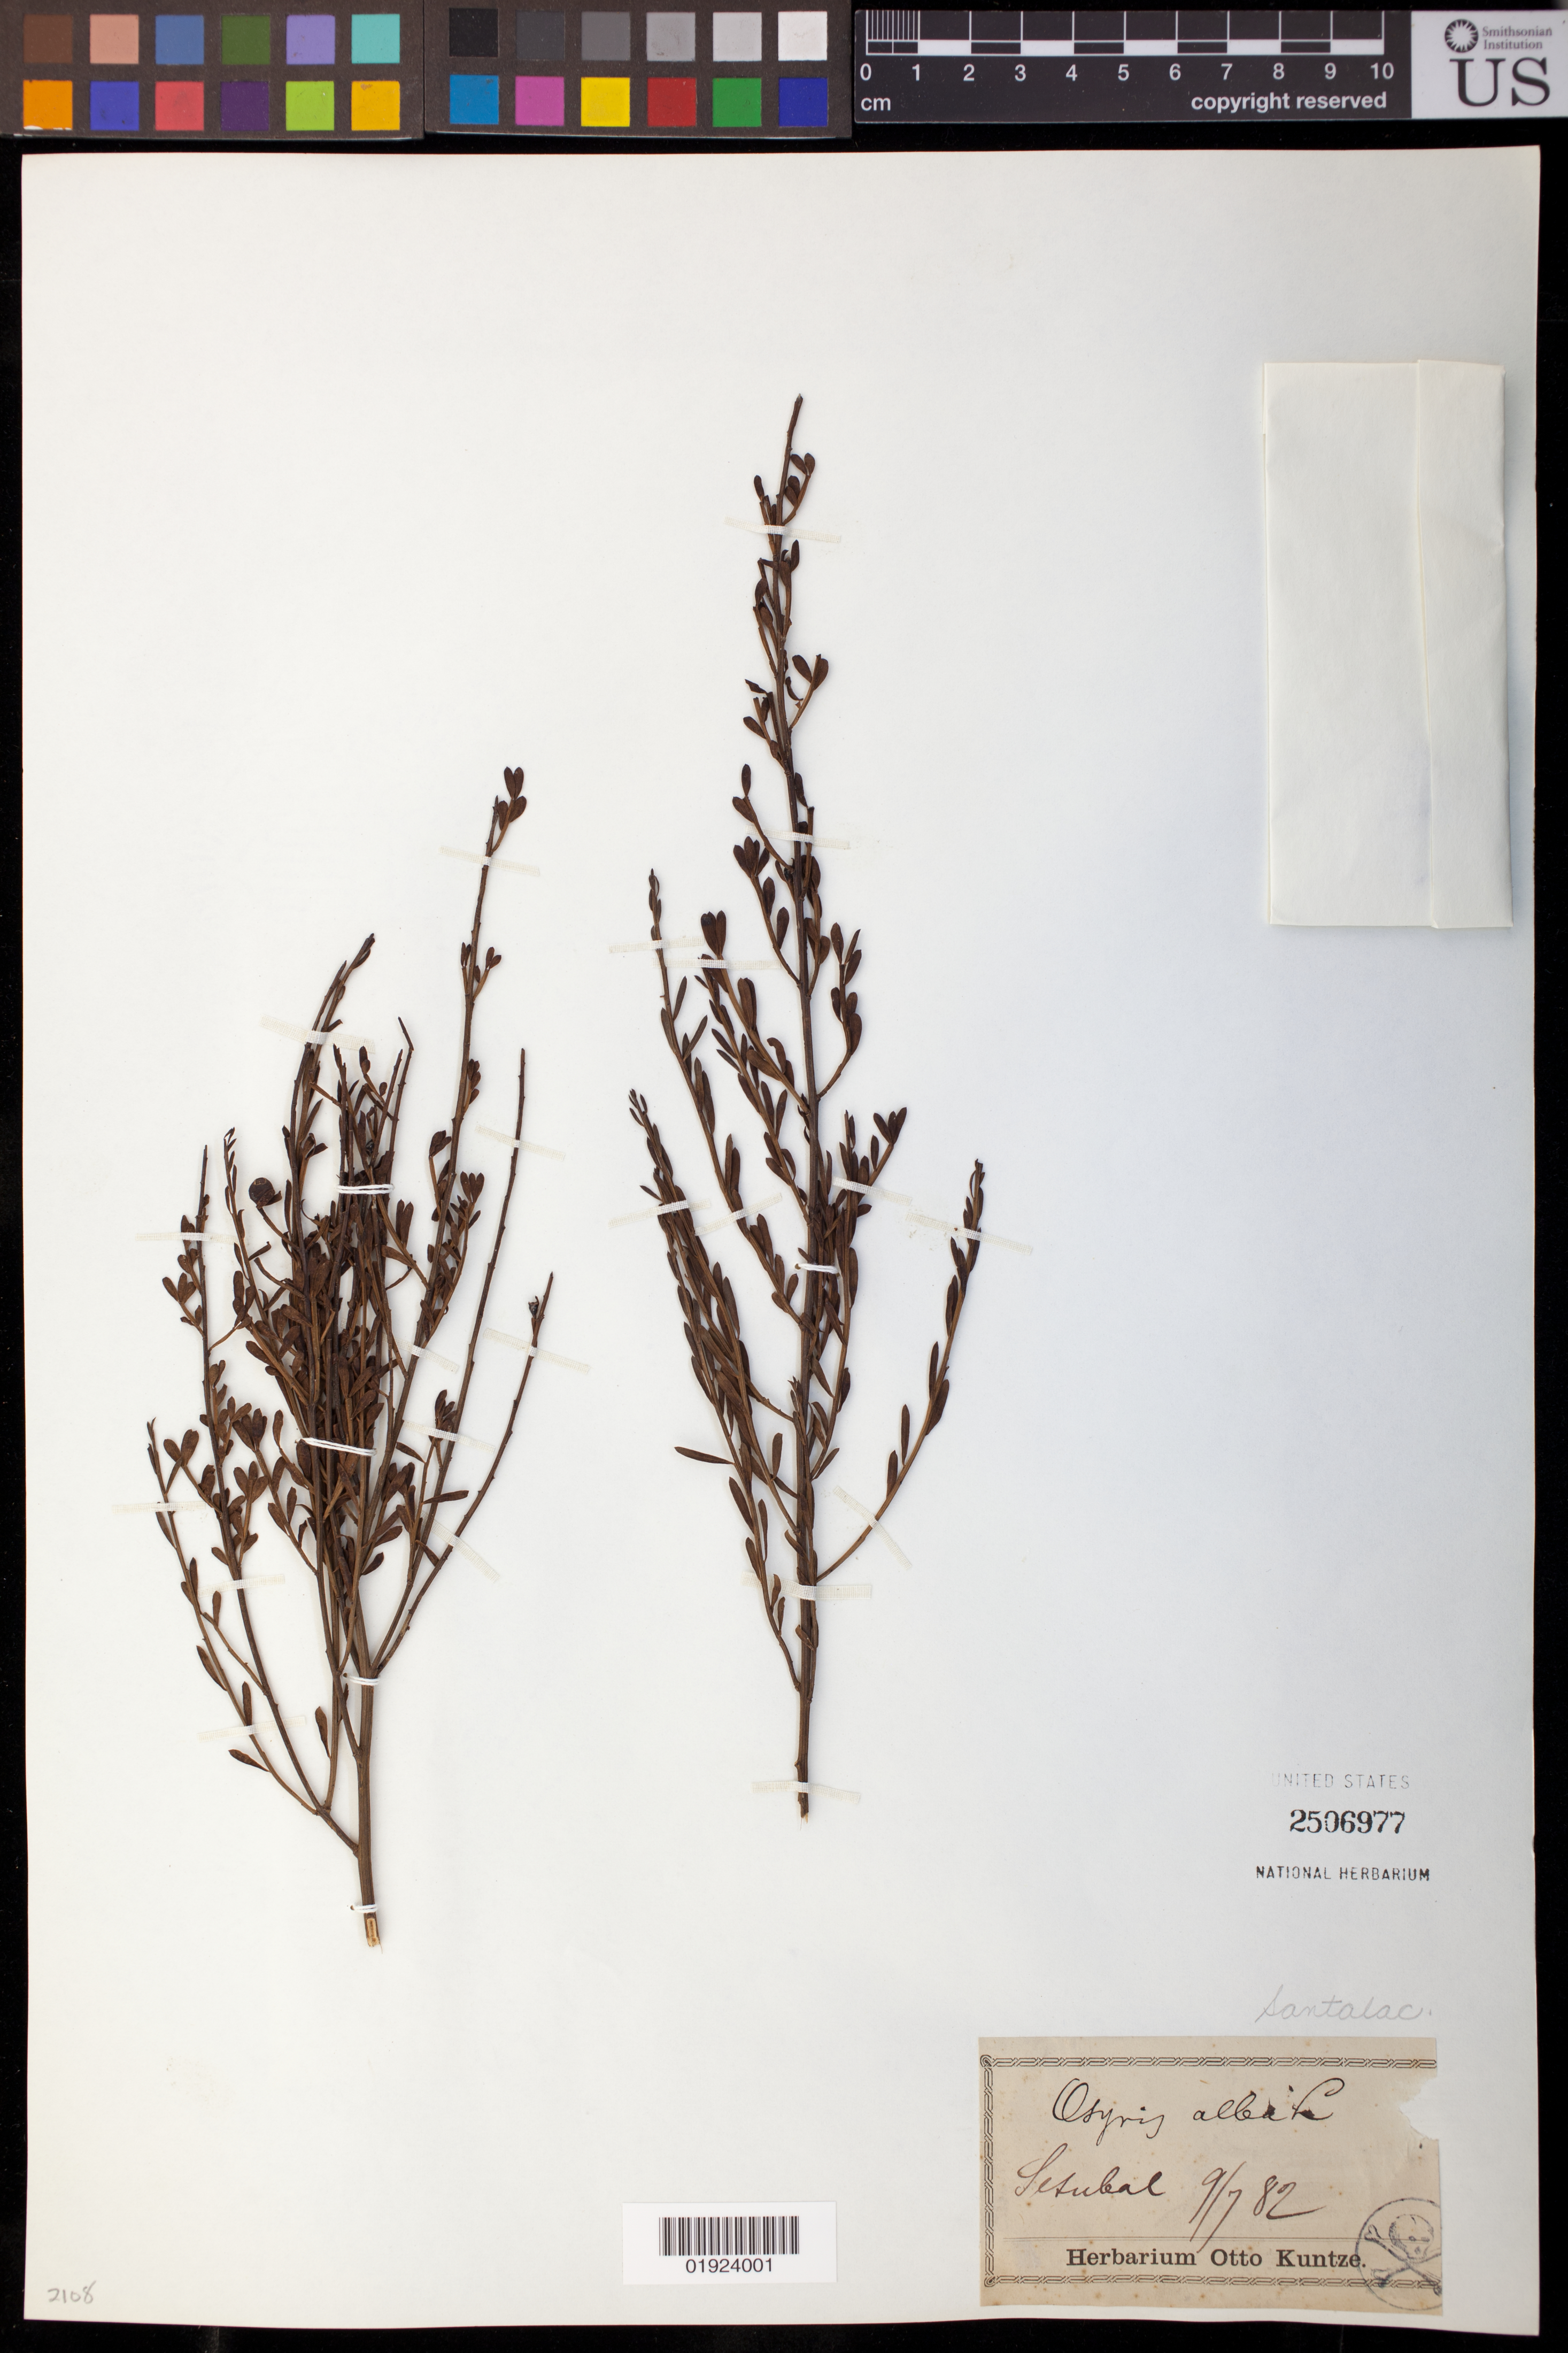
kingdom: Plantae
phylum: Tracheophyta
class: Magnoliopsida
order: Santalales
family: Santalaceae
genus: Osyris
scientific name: Osyris alba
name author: L.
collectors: C.E.O. Kuntze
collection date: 1882-07-09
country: Portugal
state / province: Setubal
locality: Setubal [Setúbal]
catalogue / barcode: US 2506977